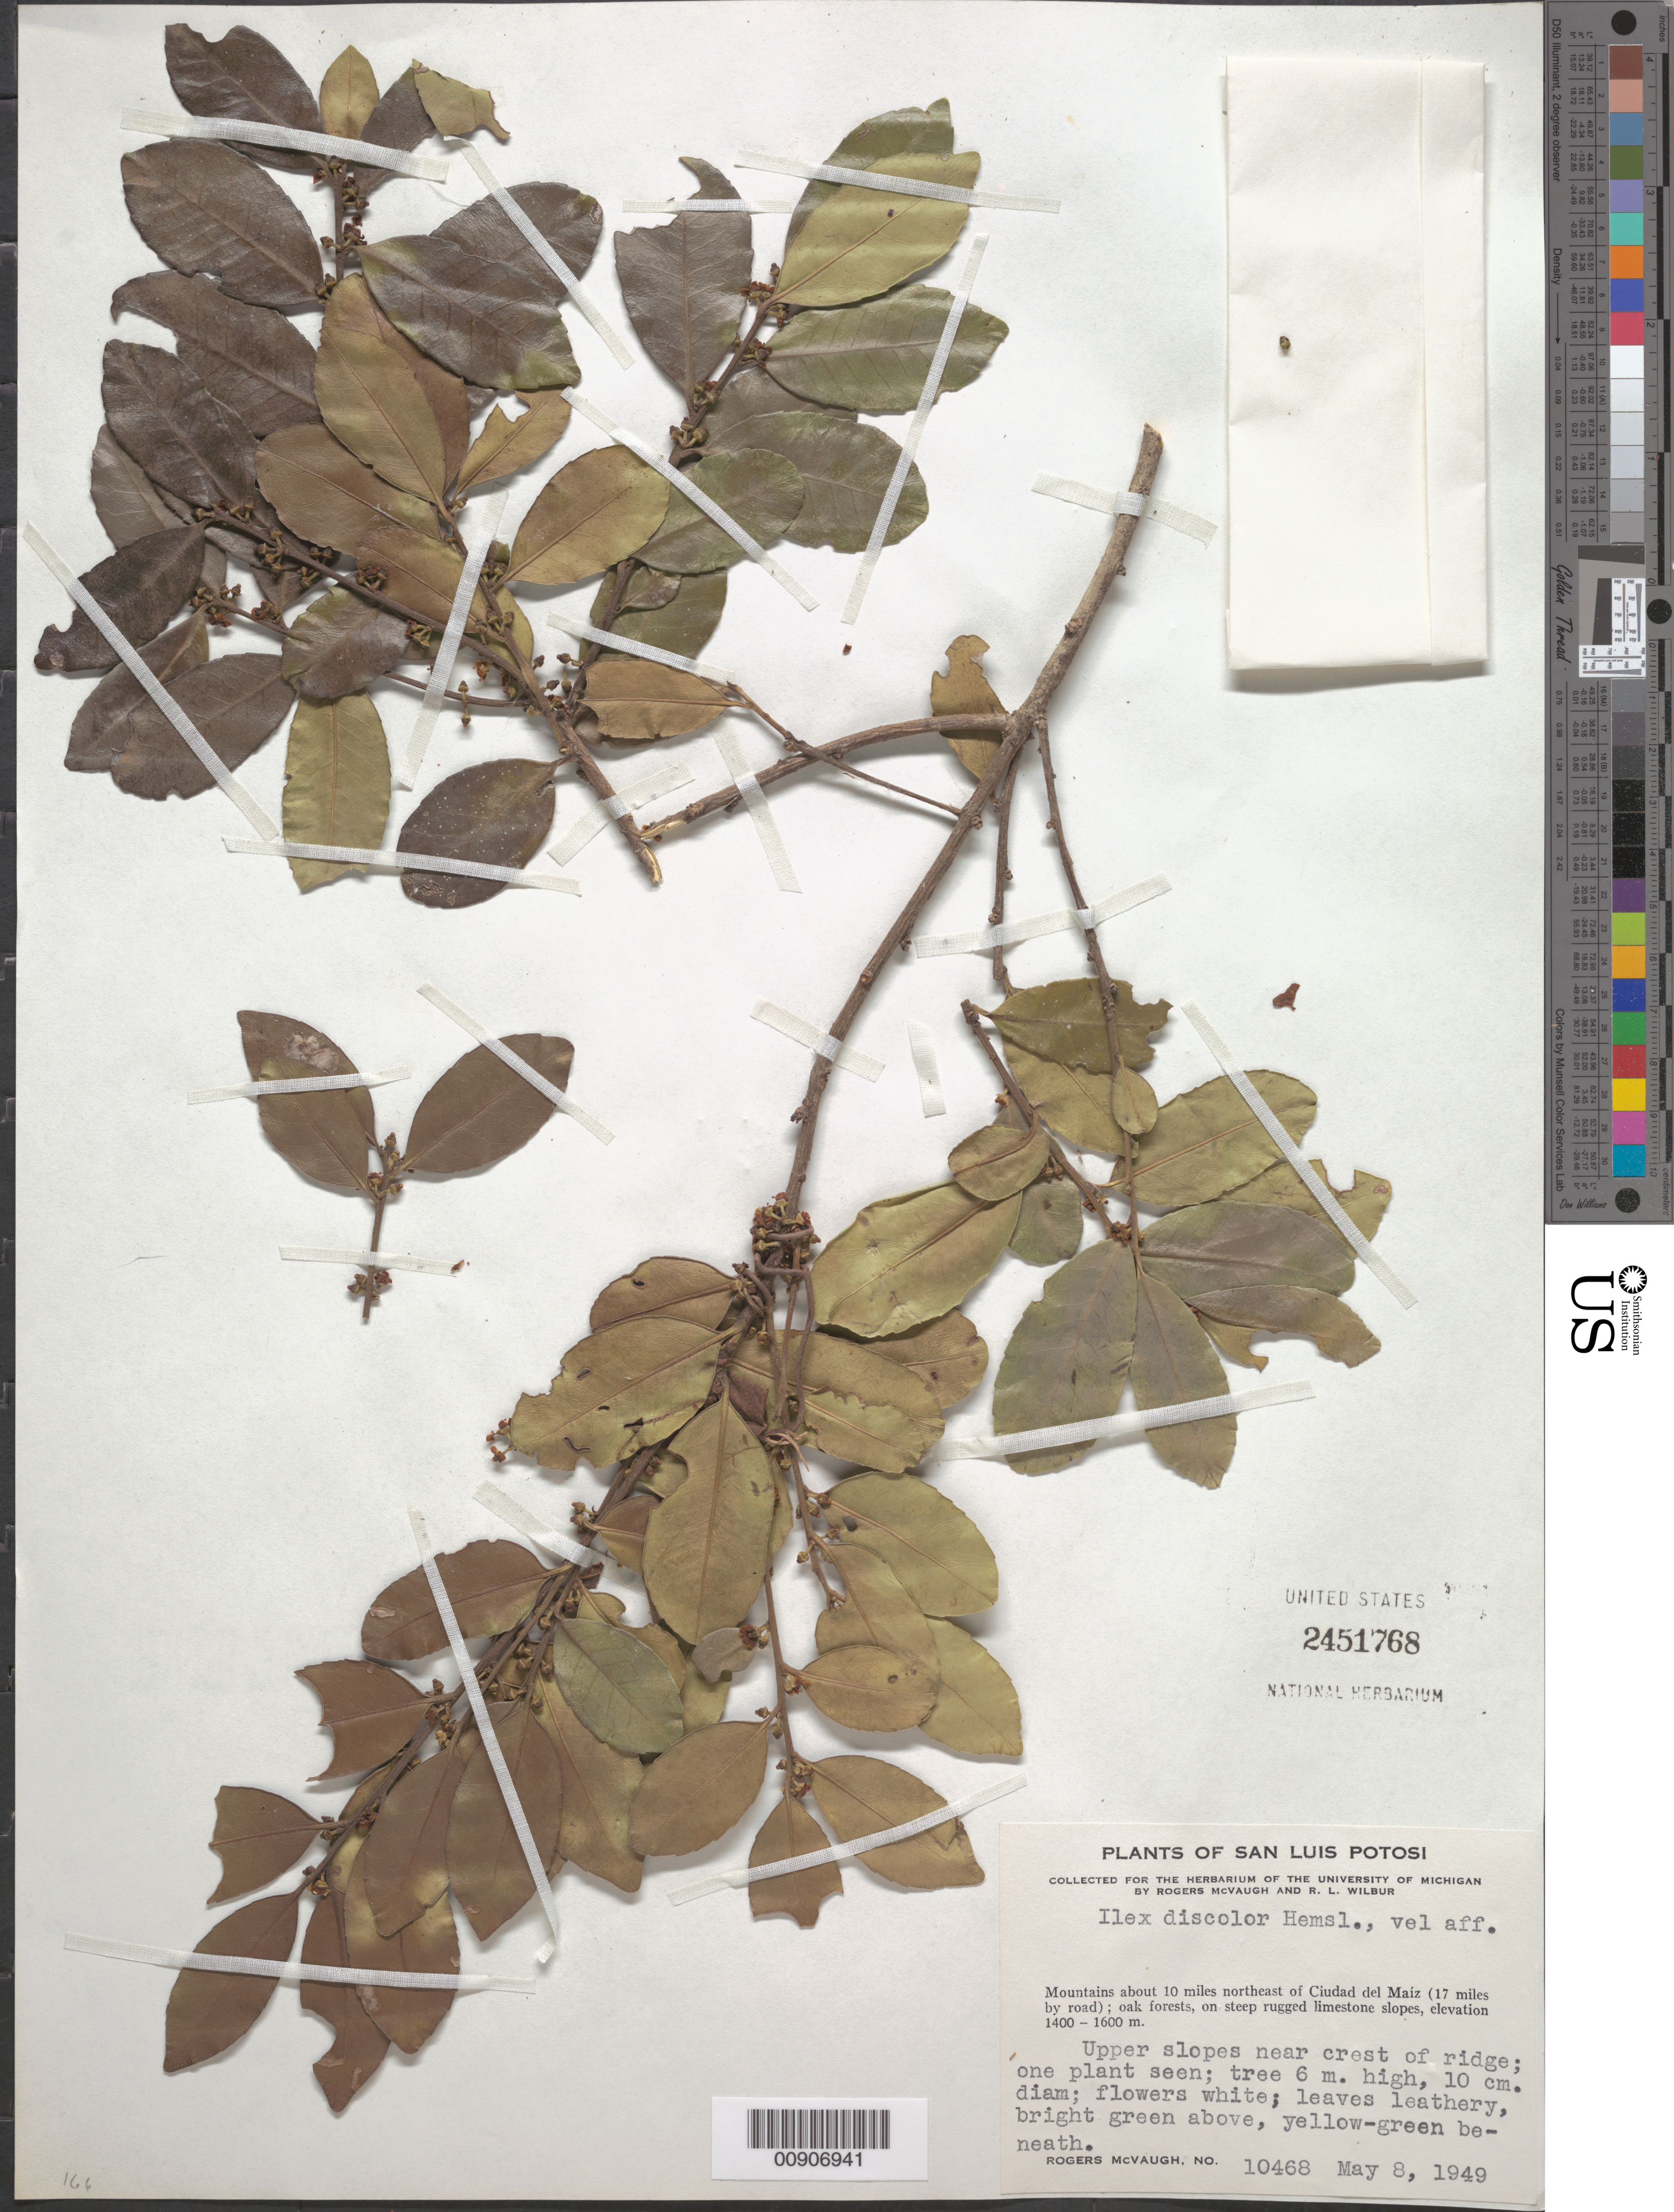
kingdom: Plantae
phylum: Tracheophyta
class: Magnoliopsida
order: Aquifoliales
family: Aquifoliaceae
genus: Ilex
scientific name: Ilex discolor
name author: Hemsl.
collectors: R. McVaugh & R. L. Wilbur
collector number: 10468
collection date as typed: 08 May 1949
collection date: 1949-05-08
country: Mexico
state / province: San Luis Potosí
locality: San Luis Potosí: Mountains about 10 miles northeast of Ciudad del Maíz (17 miles by road).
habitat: Upper slopes near crest of ridge. Oak forest, on steep rugged limestone slopes.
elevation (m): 1600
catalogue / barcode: US 2451768